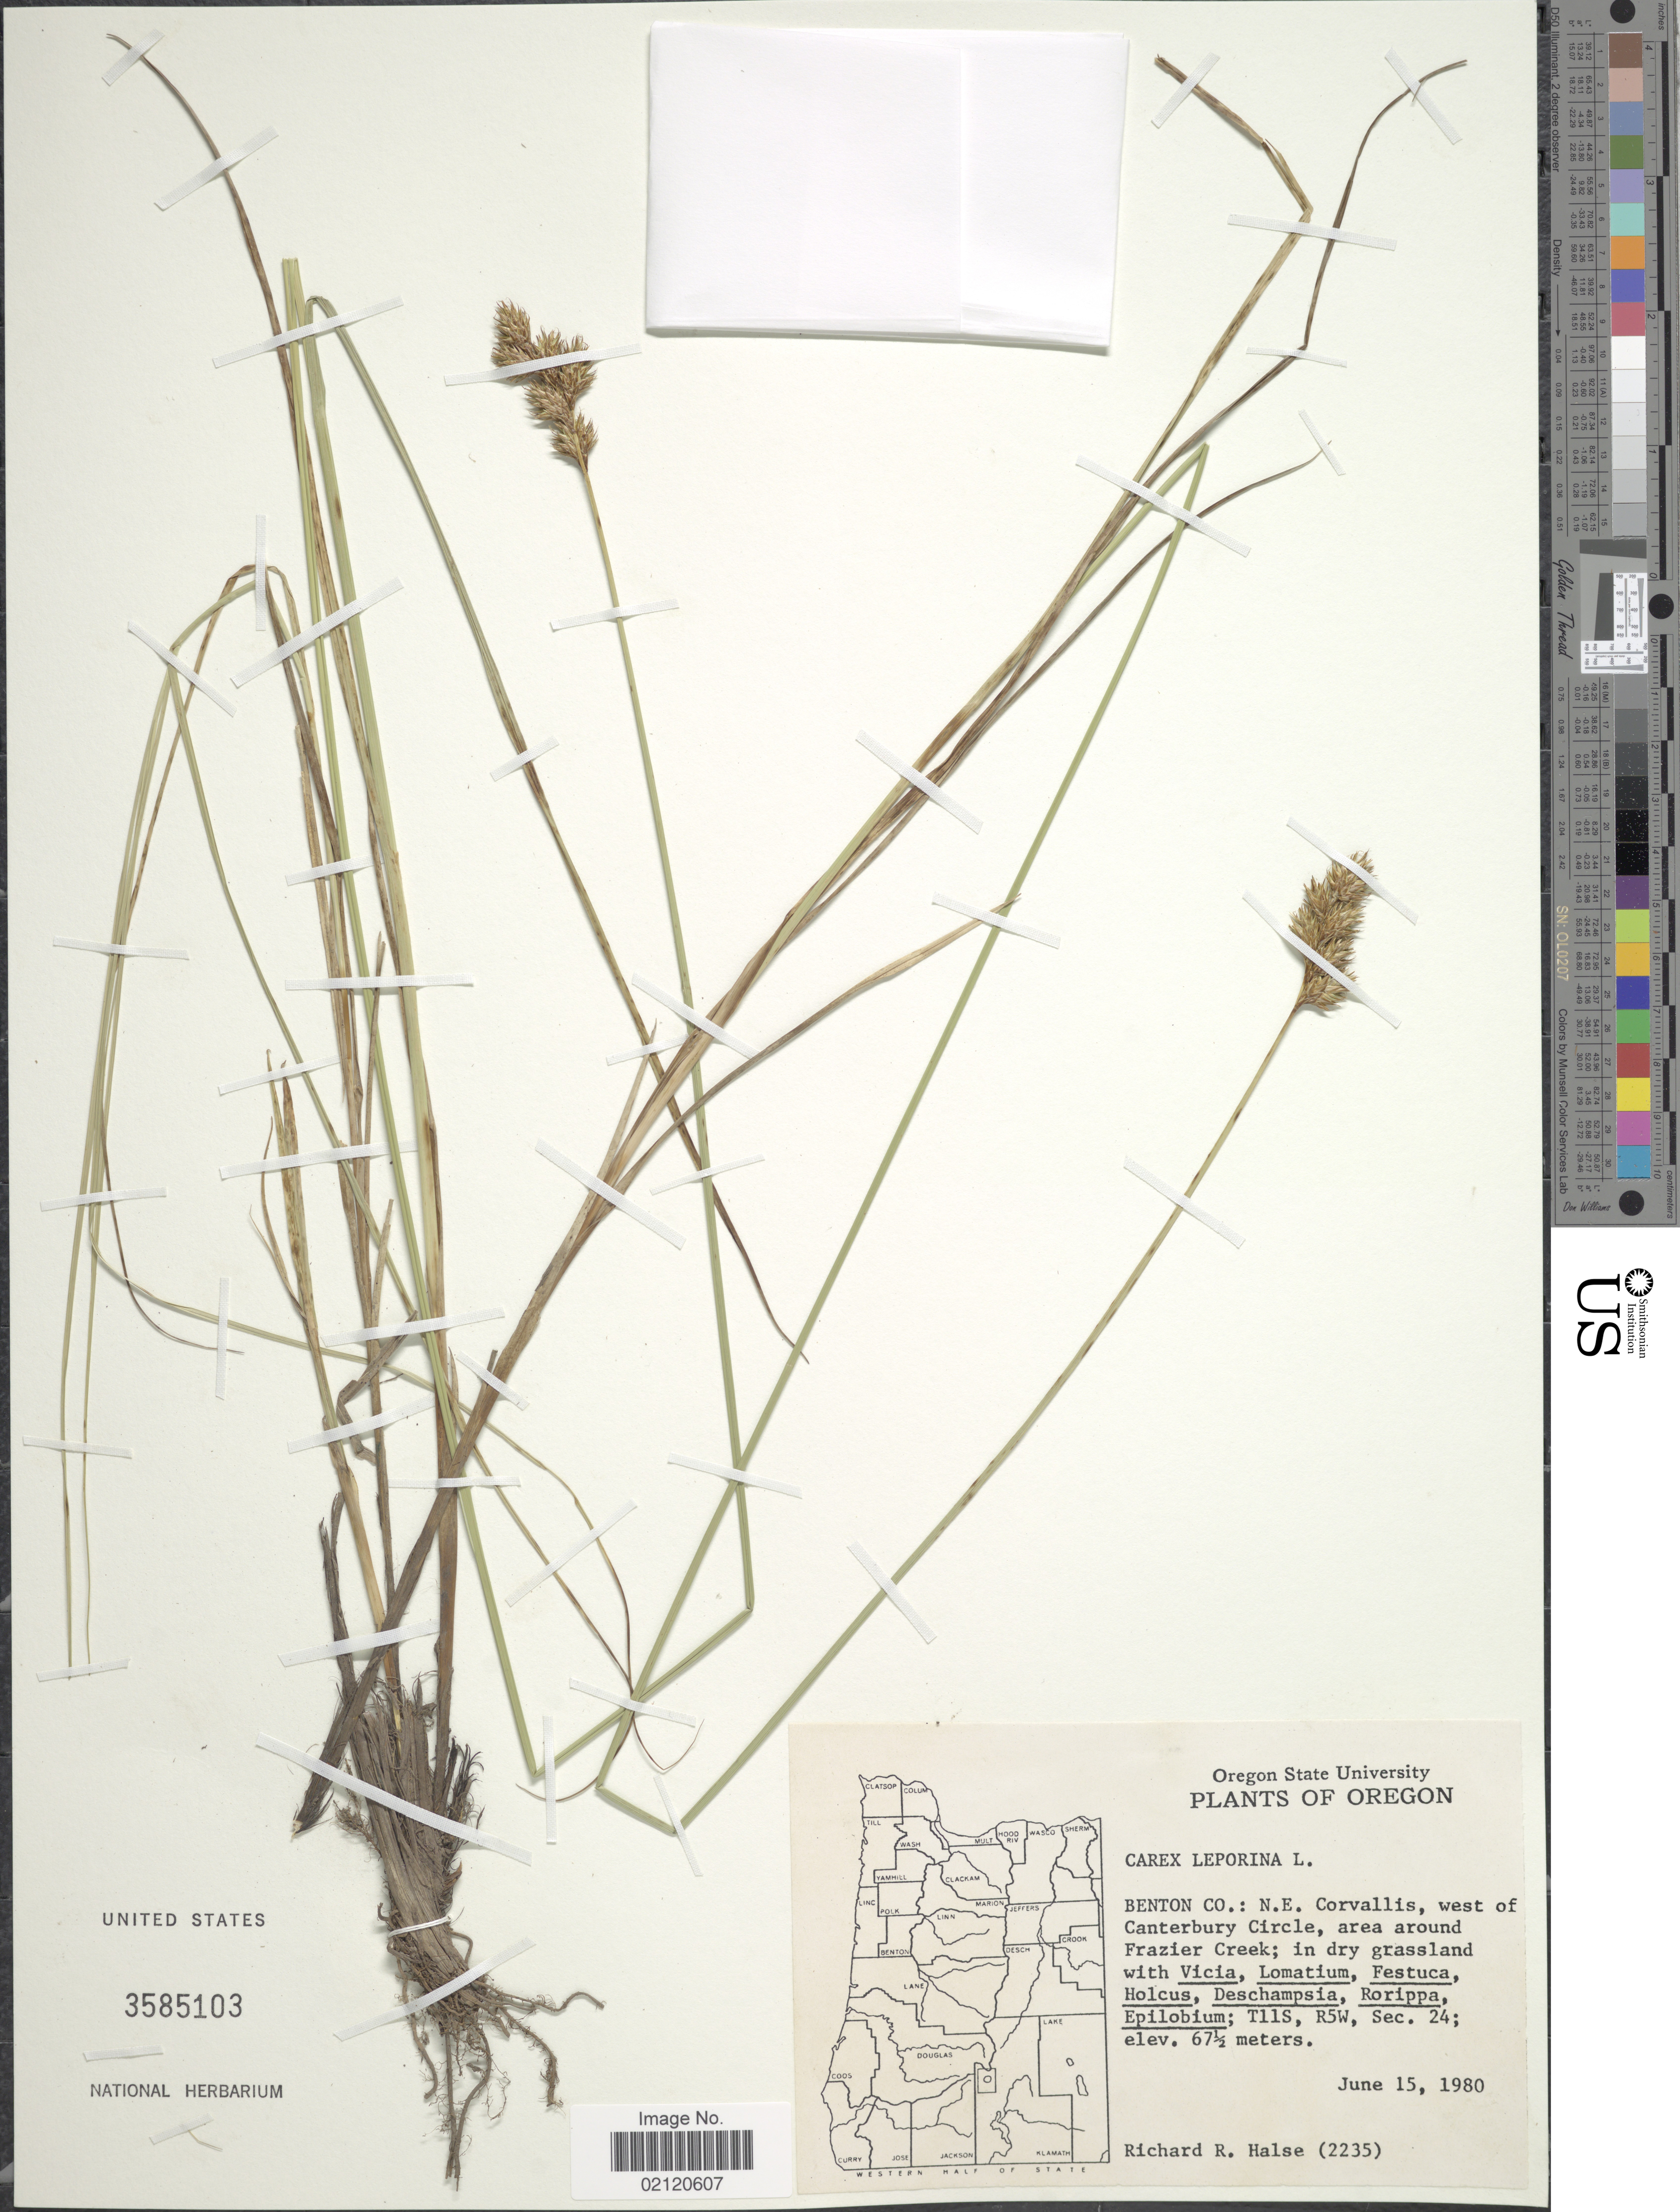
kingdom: Plantae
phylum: Tracheophyta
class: Liliopsida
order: Poales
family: Cyperaceae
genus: Carex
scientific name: Carex leporina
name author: L.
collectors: R. Halse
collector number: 2235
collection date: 1980-06-15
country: United States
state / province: Oregon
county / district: Benton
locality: Benton Co.: NE Corvallis, west of Canterbury Circle, area around Frazier Creek, T11S, R5W, Sec. 24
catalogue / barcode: US 3585103